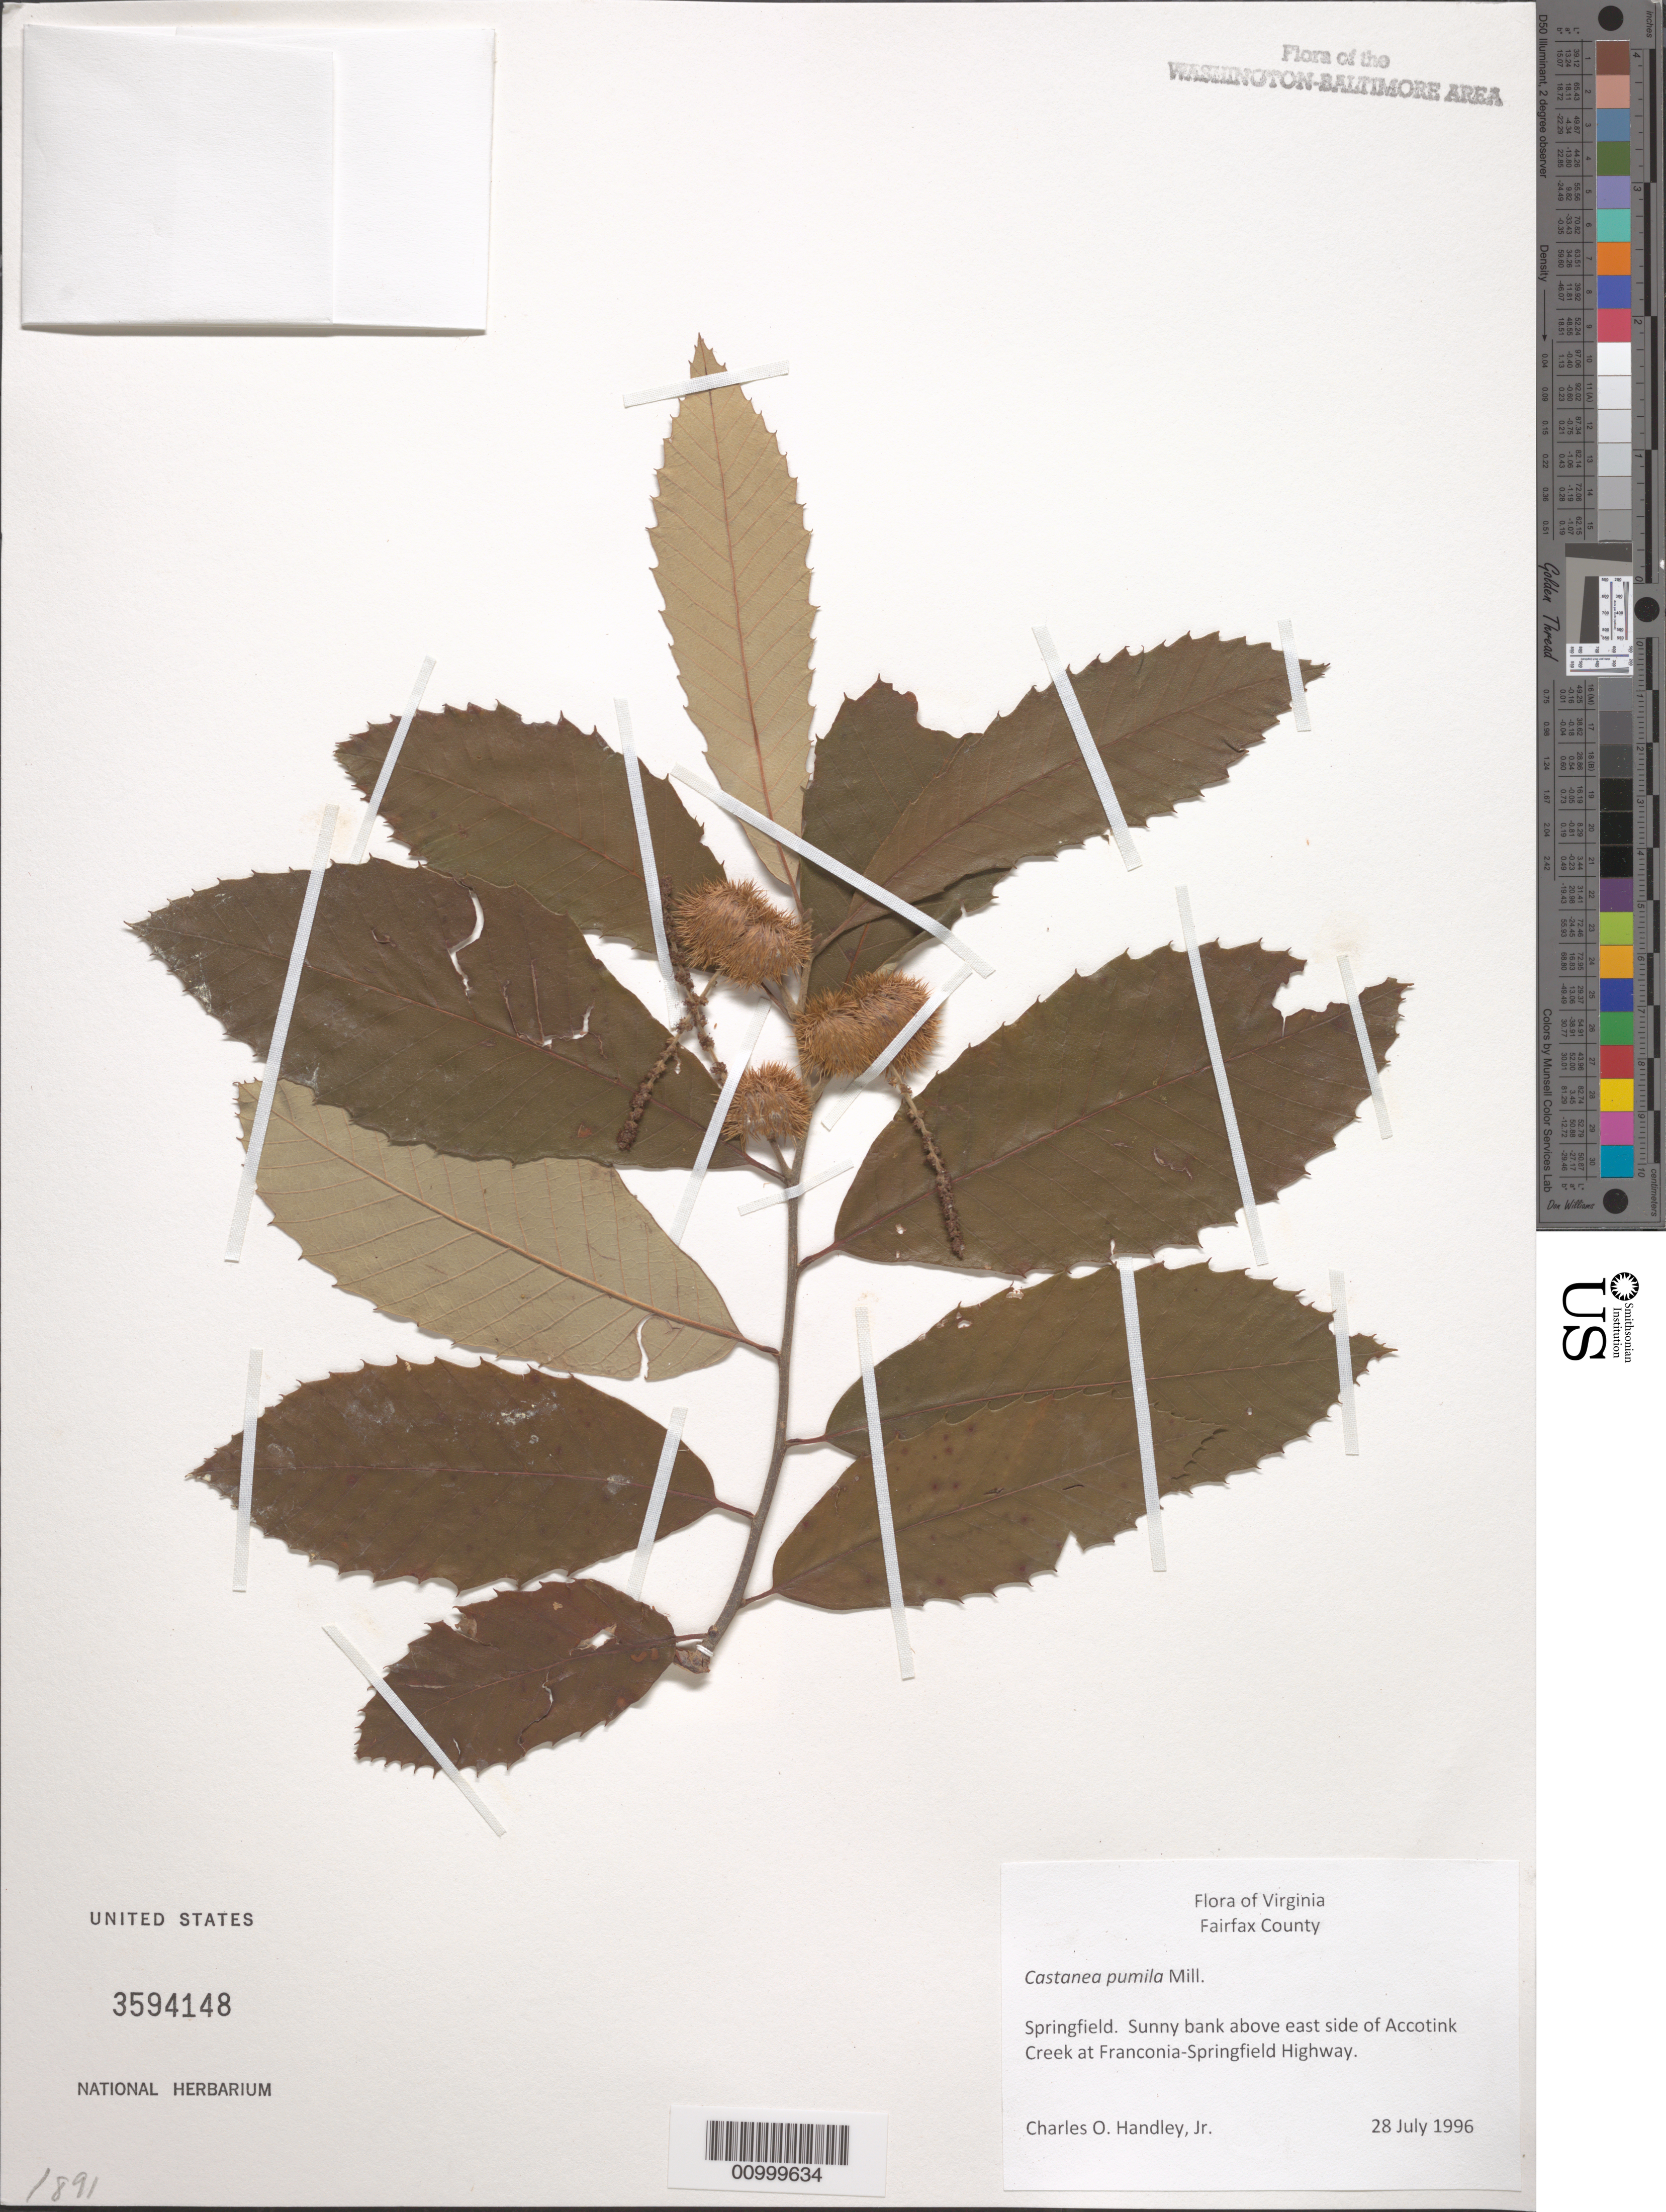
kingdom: Plantae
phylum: Tracheophyta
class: Magnoliopsida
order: Fagales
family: Fagaceae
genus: Castanea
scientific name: Castanea pumila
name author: (L.) Mill.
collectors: C. O. Handley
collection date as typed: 28 July 1996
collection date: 1996-07-28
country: United States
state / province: Virginia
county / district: Fairfax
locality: Springfield. Above east side of Accotink Creek at Franconia-Springfield Highway.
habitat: sunny bank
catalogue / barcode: US 3594148